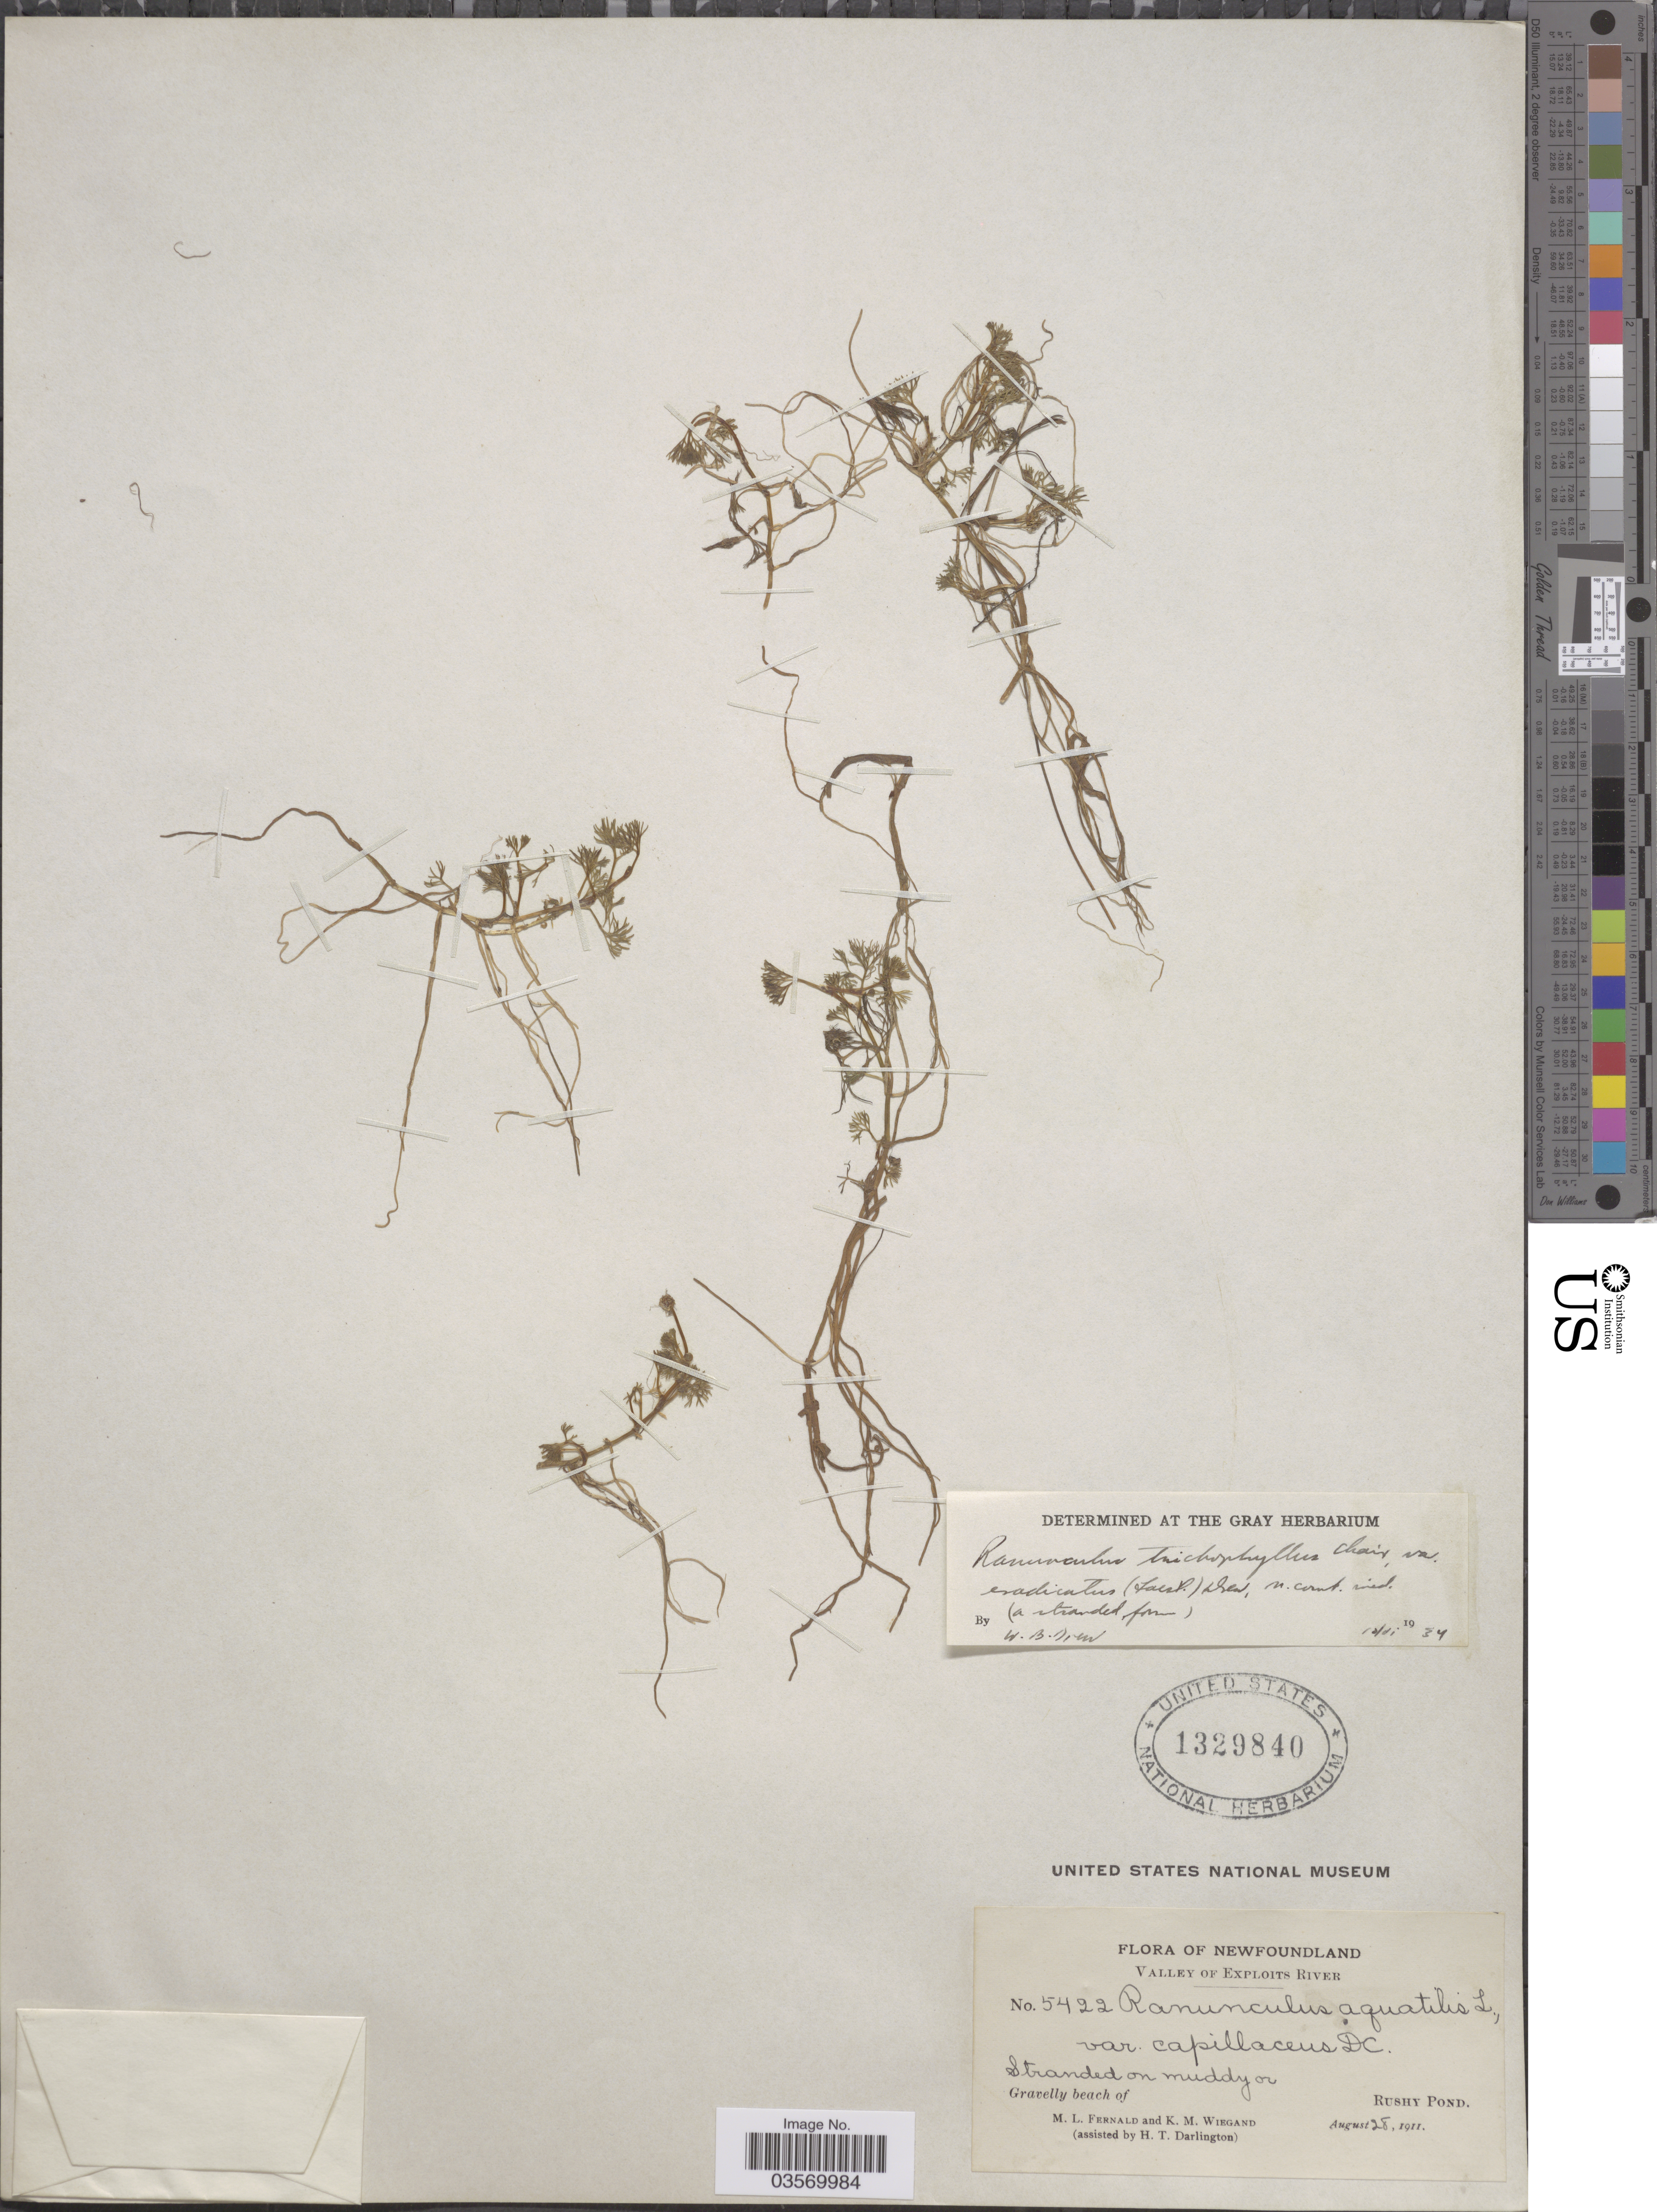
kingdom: Plantae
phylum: Tracheophyta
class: Magnoliopsida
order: Ranunculales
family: Ranunculaceae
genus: Ranunculus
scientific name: Ranunculus trichophyllus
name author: Chaix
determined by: Strong, Mark T., (BOT), Smithsonian Institution - National Museum of Natural History (UNITED STATES)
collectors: M. L. Fernald, K. M. Wiegand & H. Darlington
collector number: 5422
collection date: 1911-08-28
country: Canada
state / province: Newfoundland and Labrador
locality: Valley of Exploits River. Gravelly beach of Rushy Pond.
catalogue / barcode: US 1329840